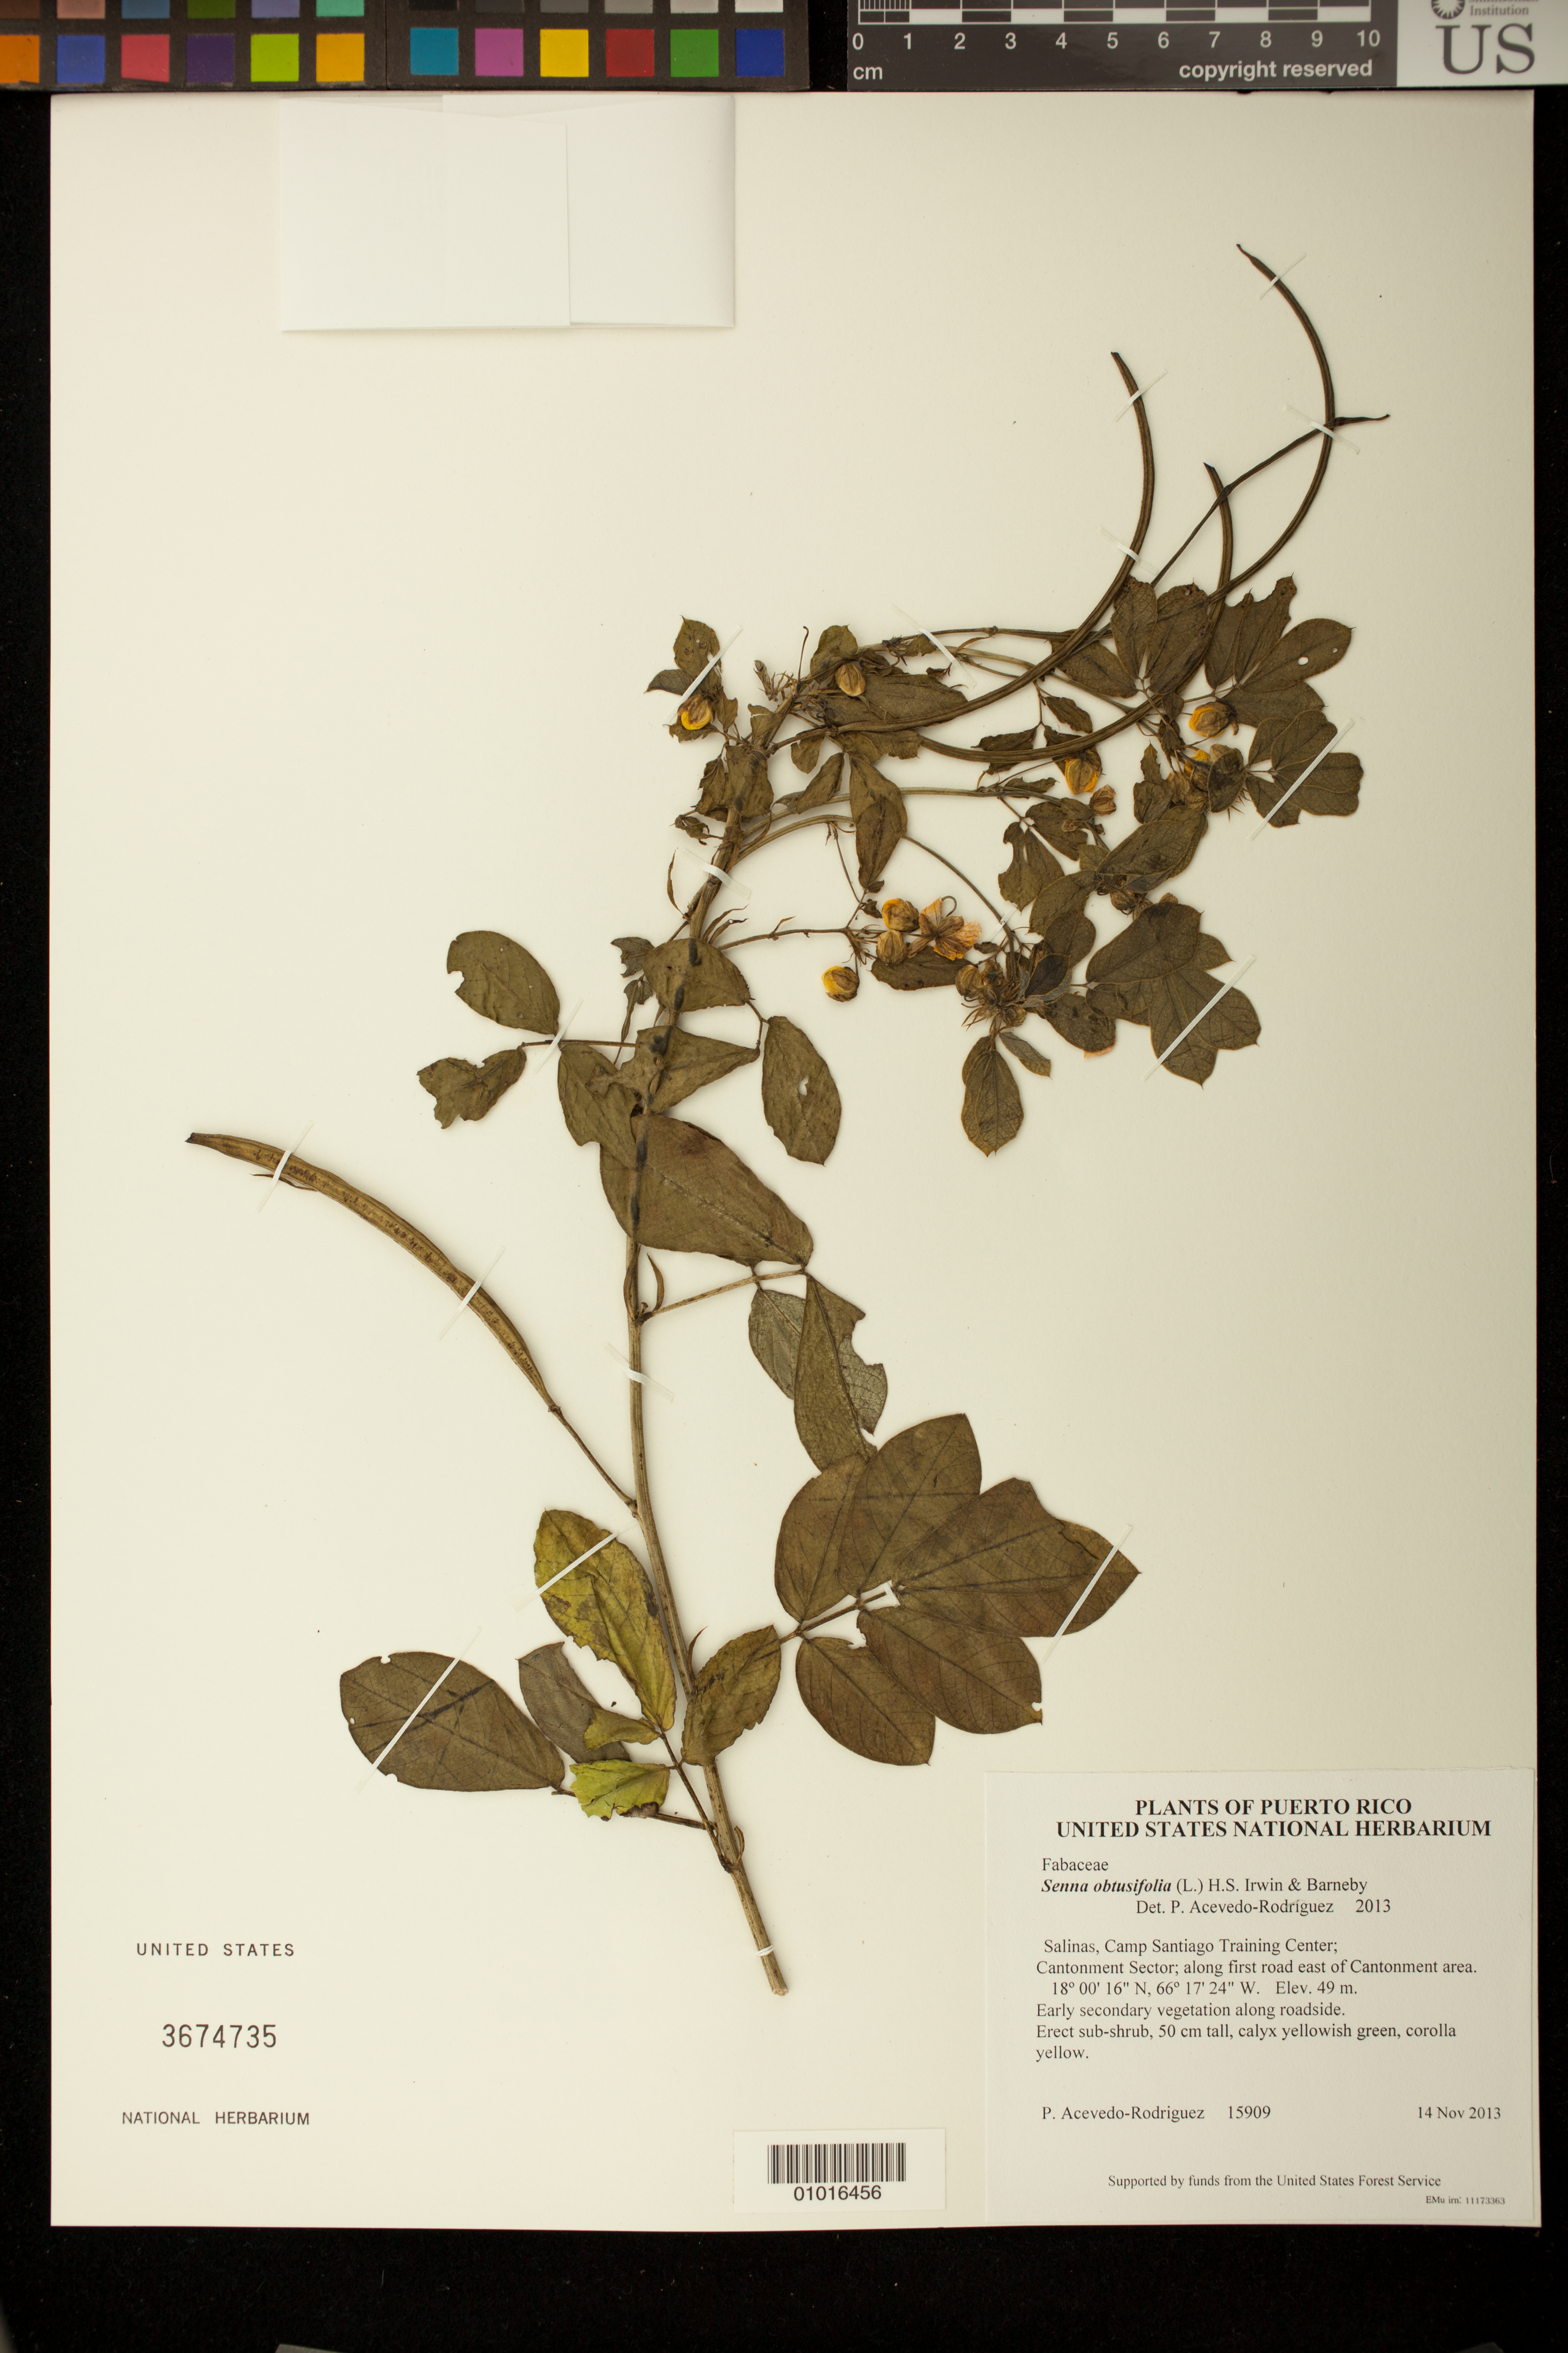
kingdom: Plantae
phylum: Tracheophyta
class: Magnoliopsida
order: Fabales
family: Fabaceae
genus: Senna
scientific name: Senna obtusifolia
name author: (L.) H.S. Irwin & Barneby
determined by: Acevedo-Rodríguez, P., (BOT), Smithsonian Institution - National Museum of Natural History (UNITED STATES)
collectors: P. Acevedo-Rodr.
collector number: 15909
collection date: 2013-11-14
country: Puerto Rico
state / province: Salinas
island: Puerto Rico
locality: Camp Santiago Training Center; Cantonment Sector; along first road east of Cantonment area.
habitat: Early secondary vegetation along roadside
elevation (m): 49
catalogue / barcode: US 3674735